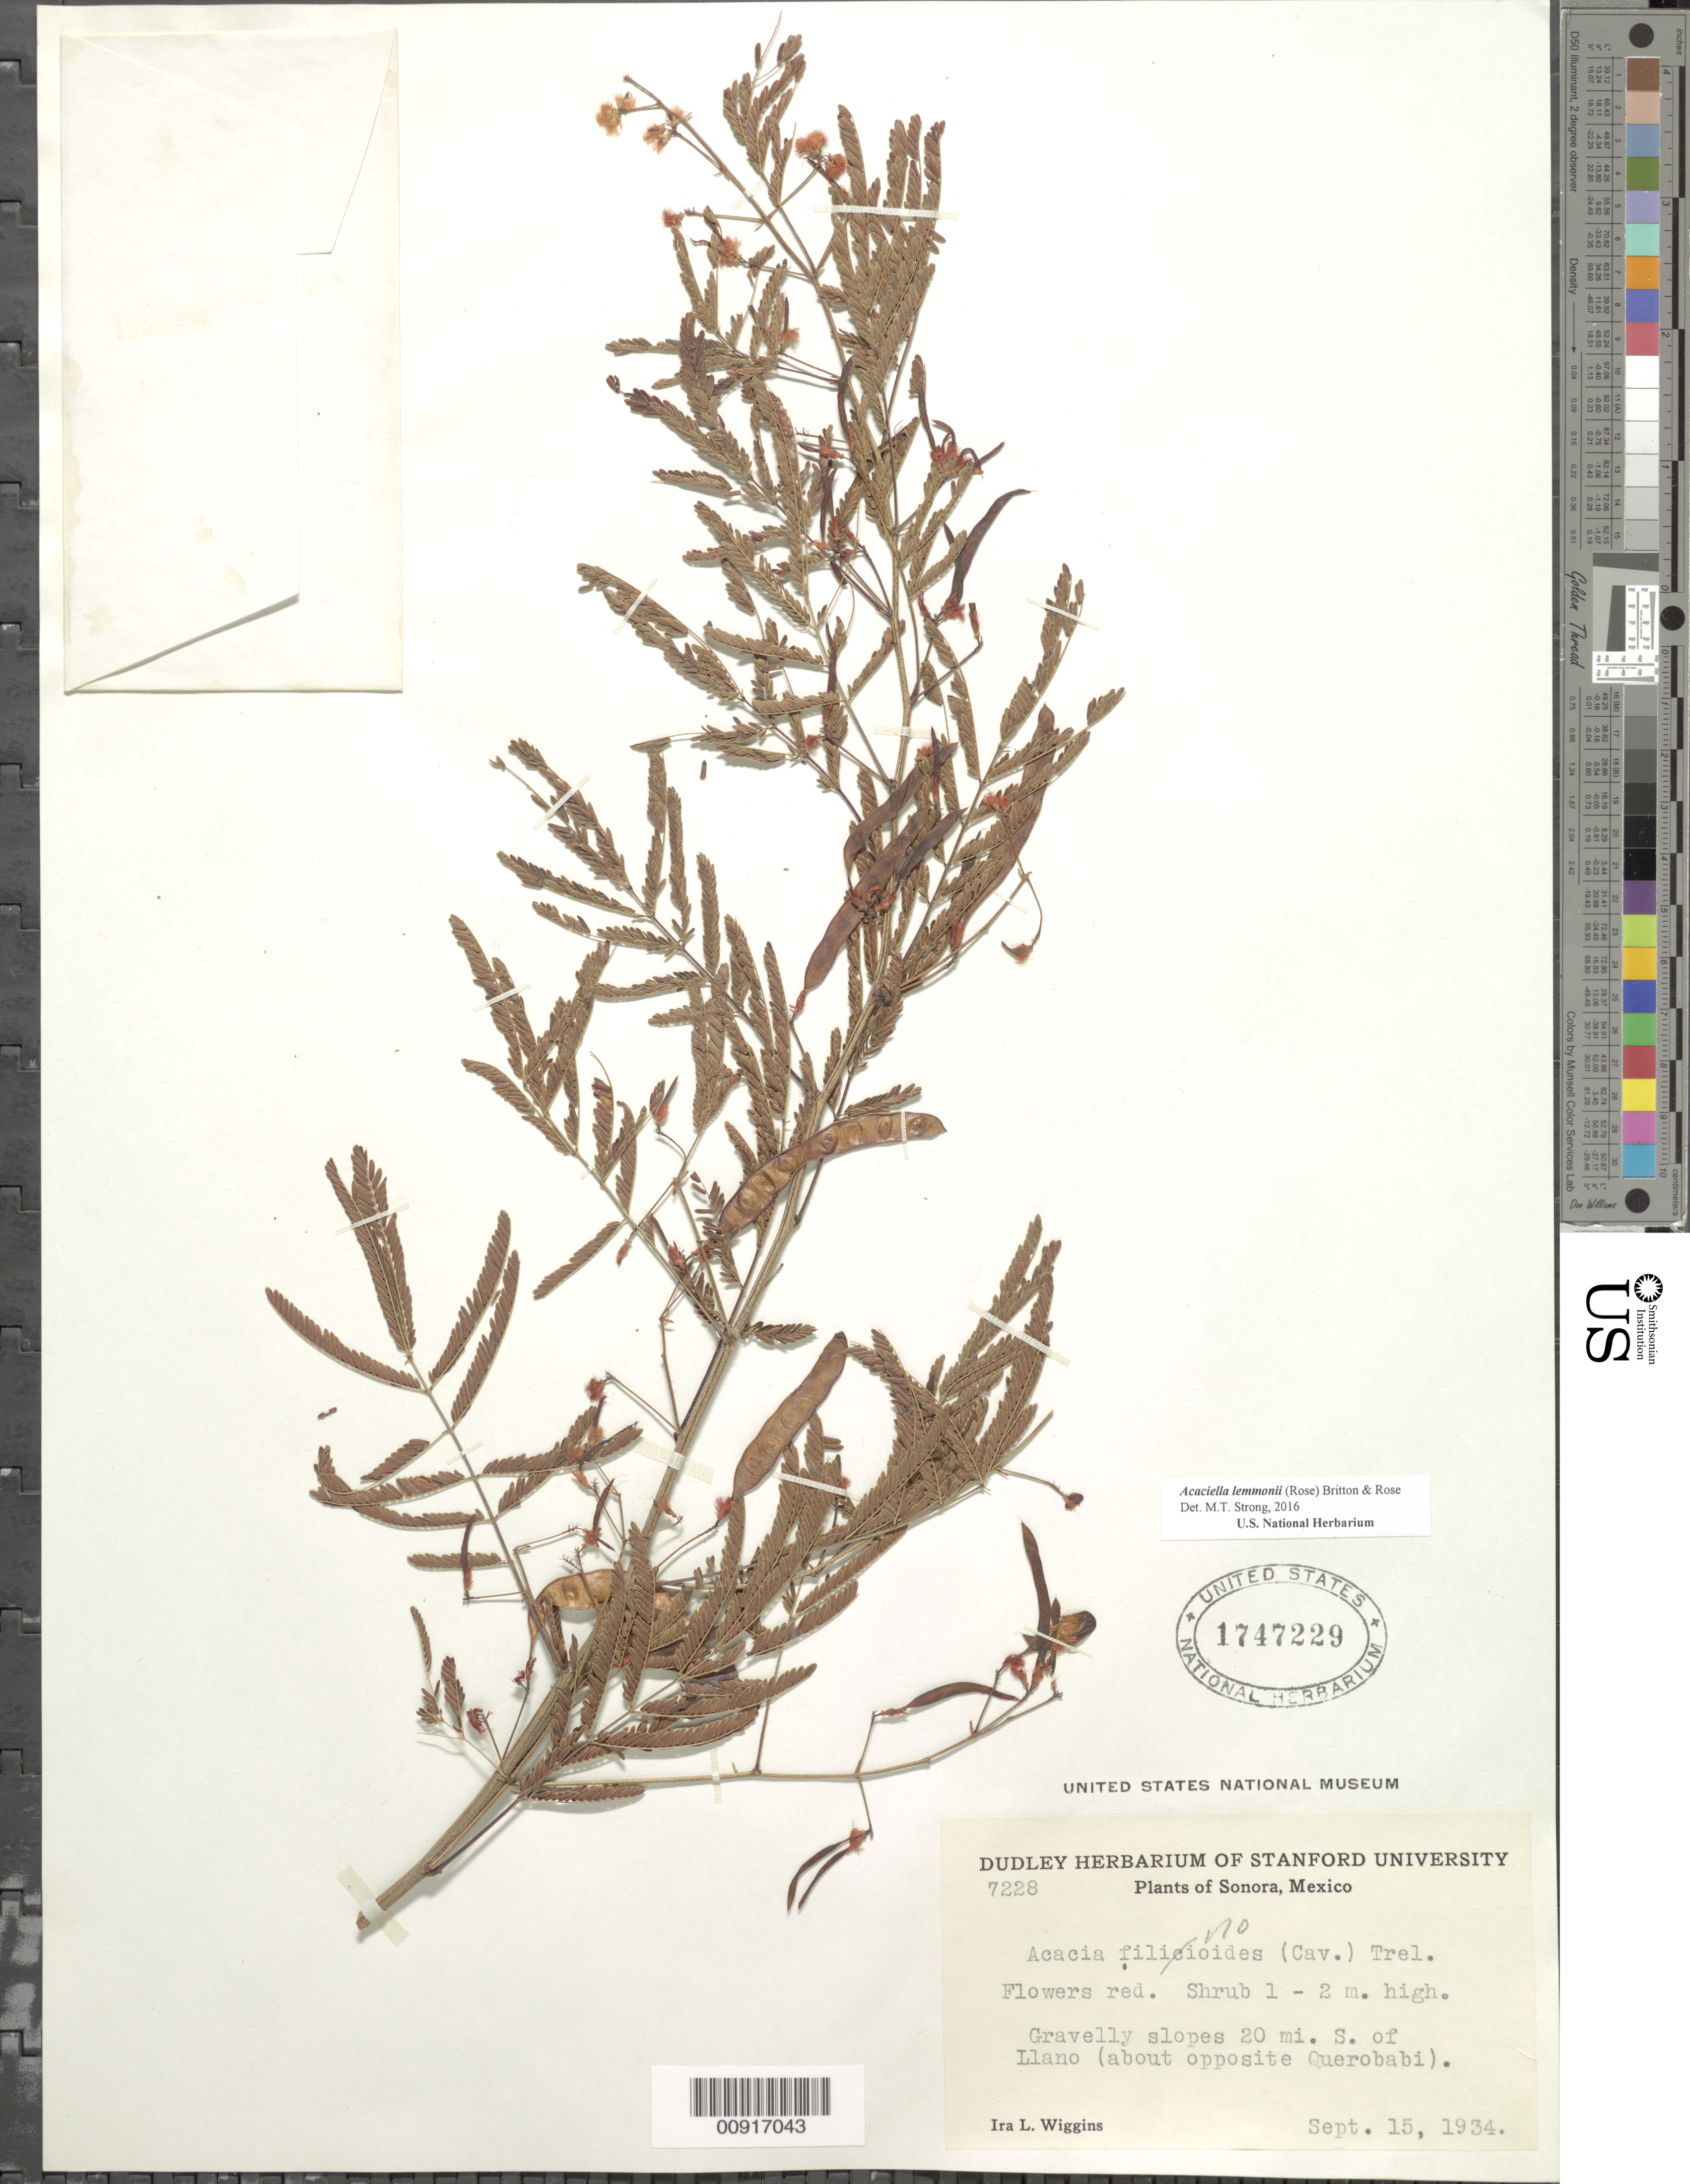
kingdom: Plantae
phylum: Tracheophyta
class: Magnoliopsida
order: Fabales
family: Fabaceae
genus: Acaciella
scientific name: Acaciella lemmonii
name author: (Rose) Britton & Rose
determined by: Strong, M. T., (US), Smithsonian Institution - National Museum of Natural History (UNITED STATES)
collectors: I. L. Wiggins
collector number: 7228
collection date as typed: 15 Sep 1934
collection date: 1934-09-15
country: Mexico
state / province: Sonora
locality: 20 mi. S of Llano (about opposite Querobabi).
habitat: Gravelly slopes.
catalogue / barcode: US 1747229